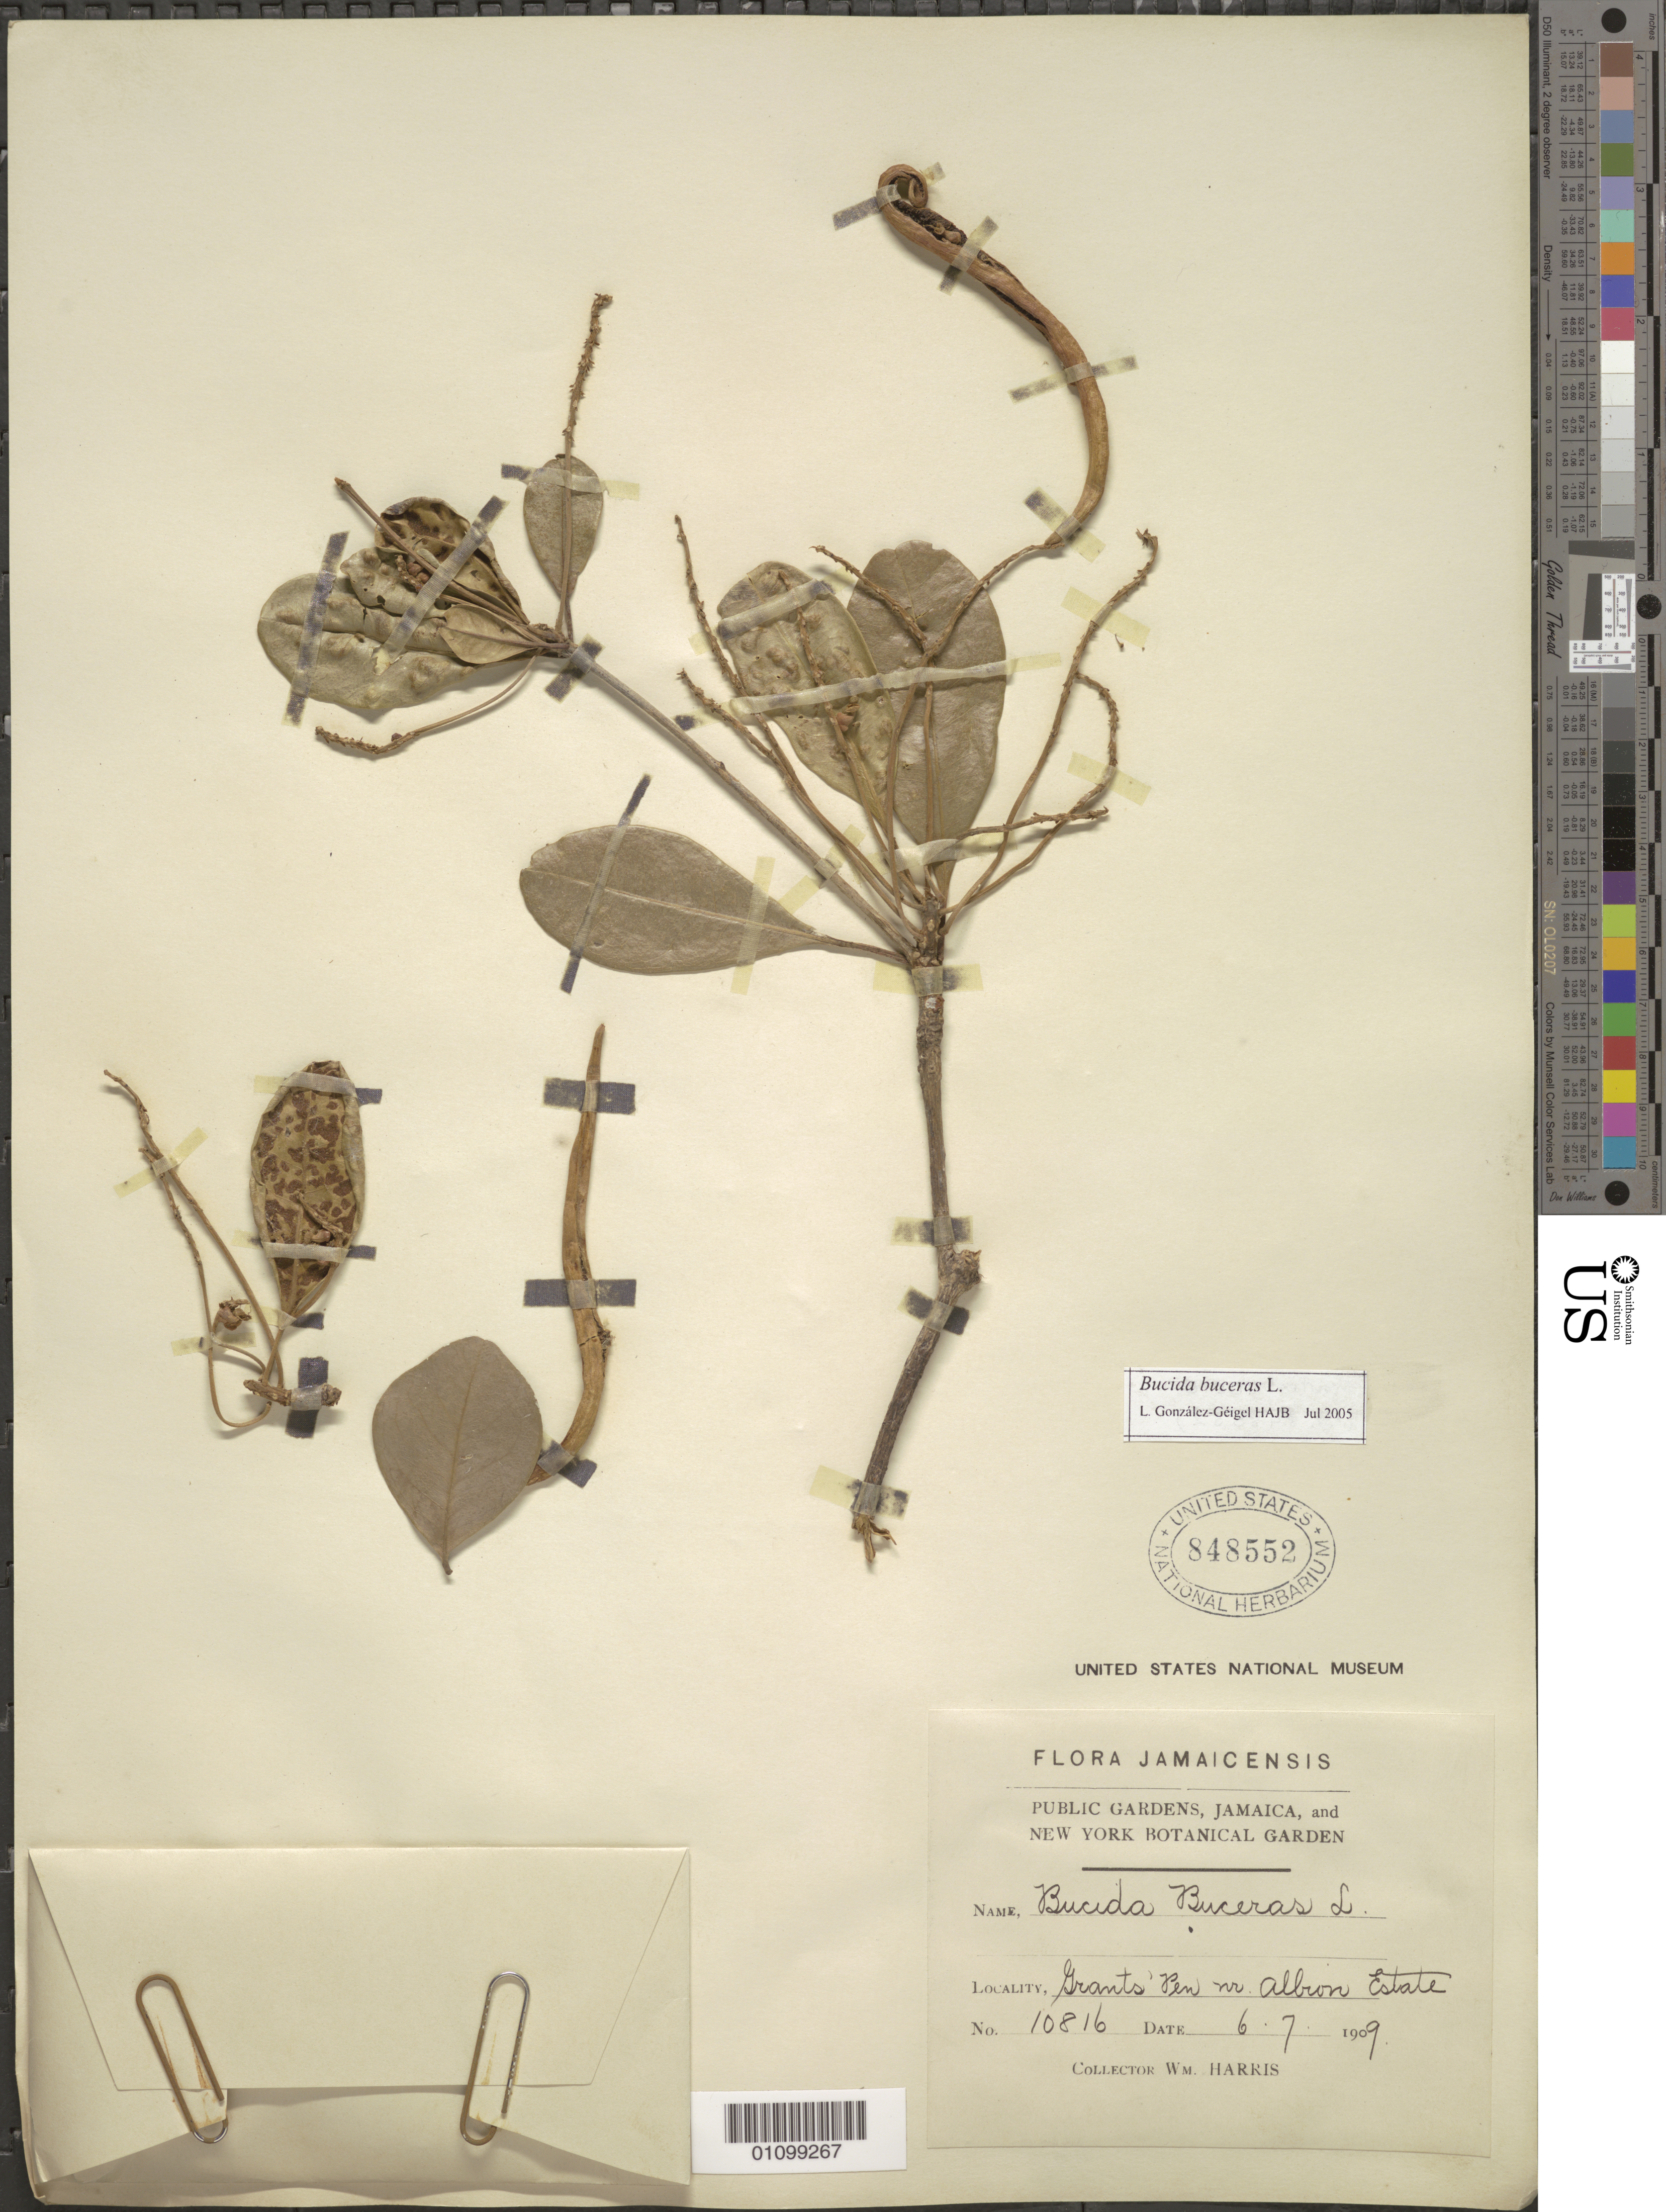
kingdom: Plantae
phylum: Tracheophyta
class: Magnoliopsida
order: Myrtales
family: Combretaceae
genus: Terminalia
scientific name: Terminalia buceras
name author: (L.) C. Wright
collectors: W. Harris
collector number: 10816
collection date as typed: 06 Jul 1909 or 07 Jun 1909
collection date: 1909-06-07 or 1909-07-06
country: Jamaica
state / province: Saint Andrew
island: Jamaica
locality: Grant's Pen nr. Albon Estate.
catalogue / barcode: US 848552